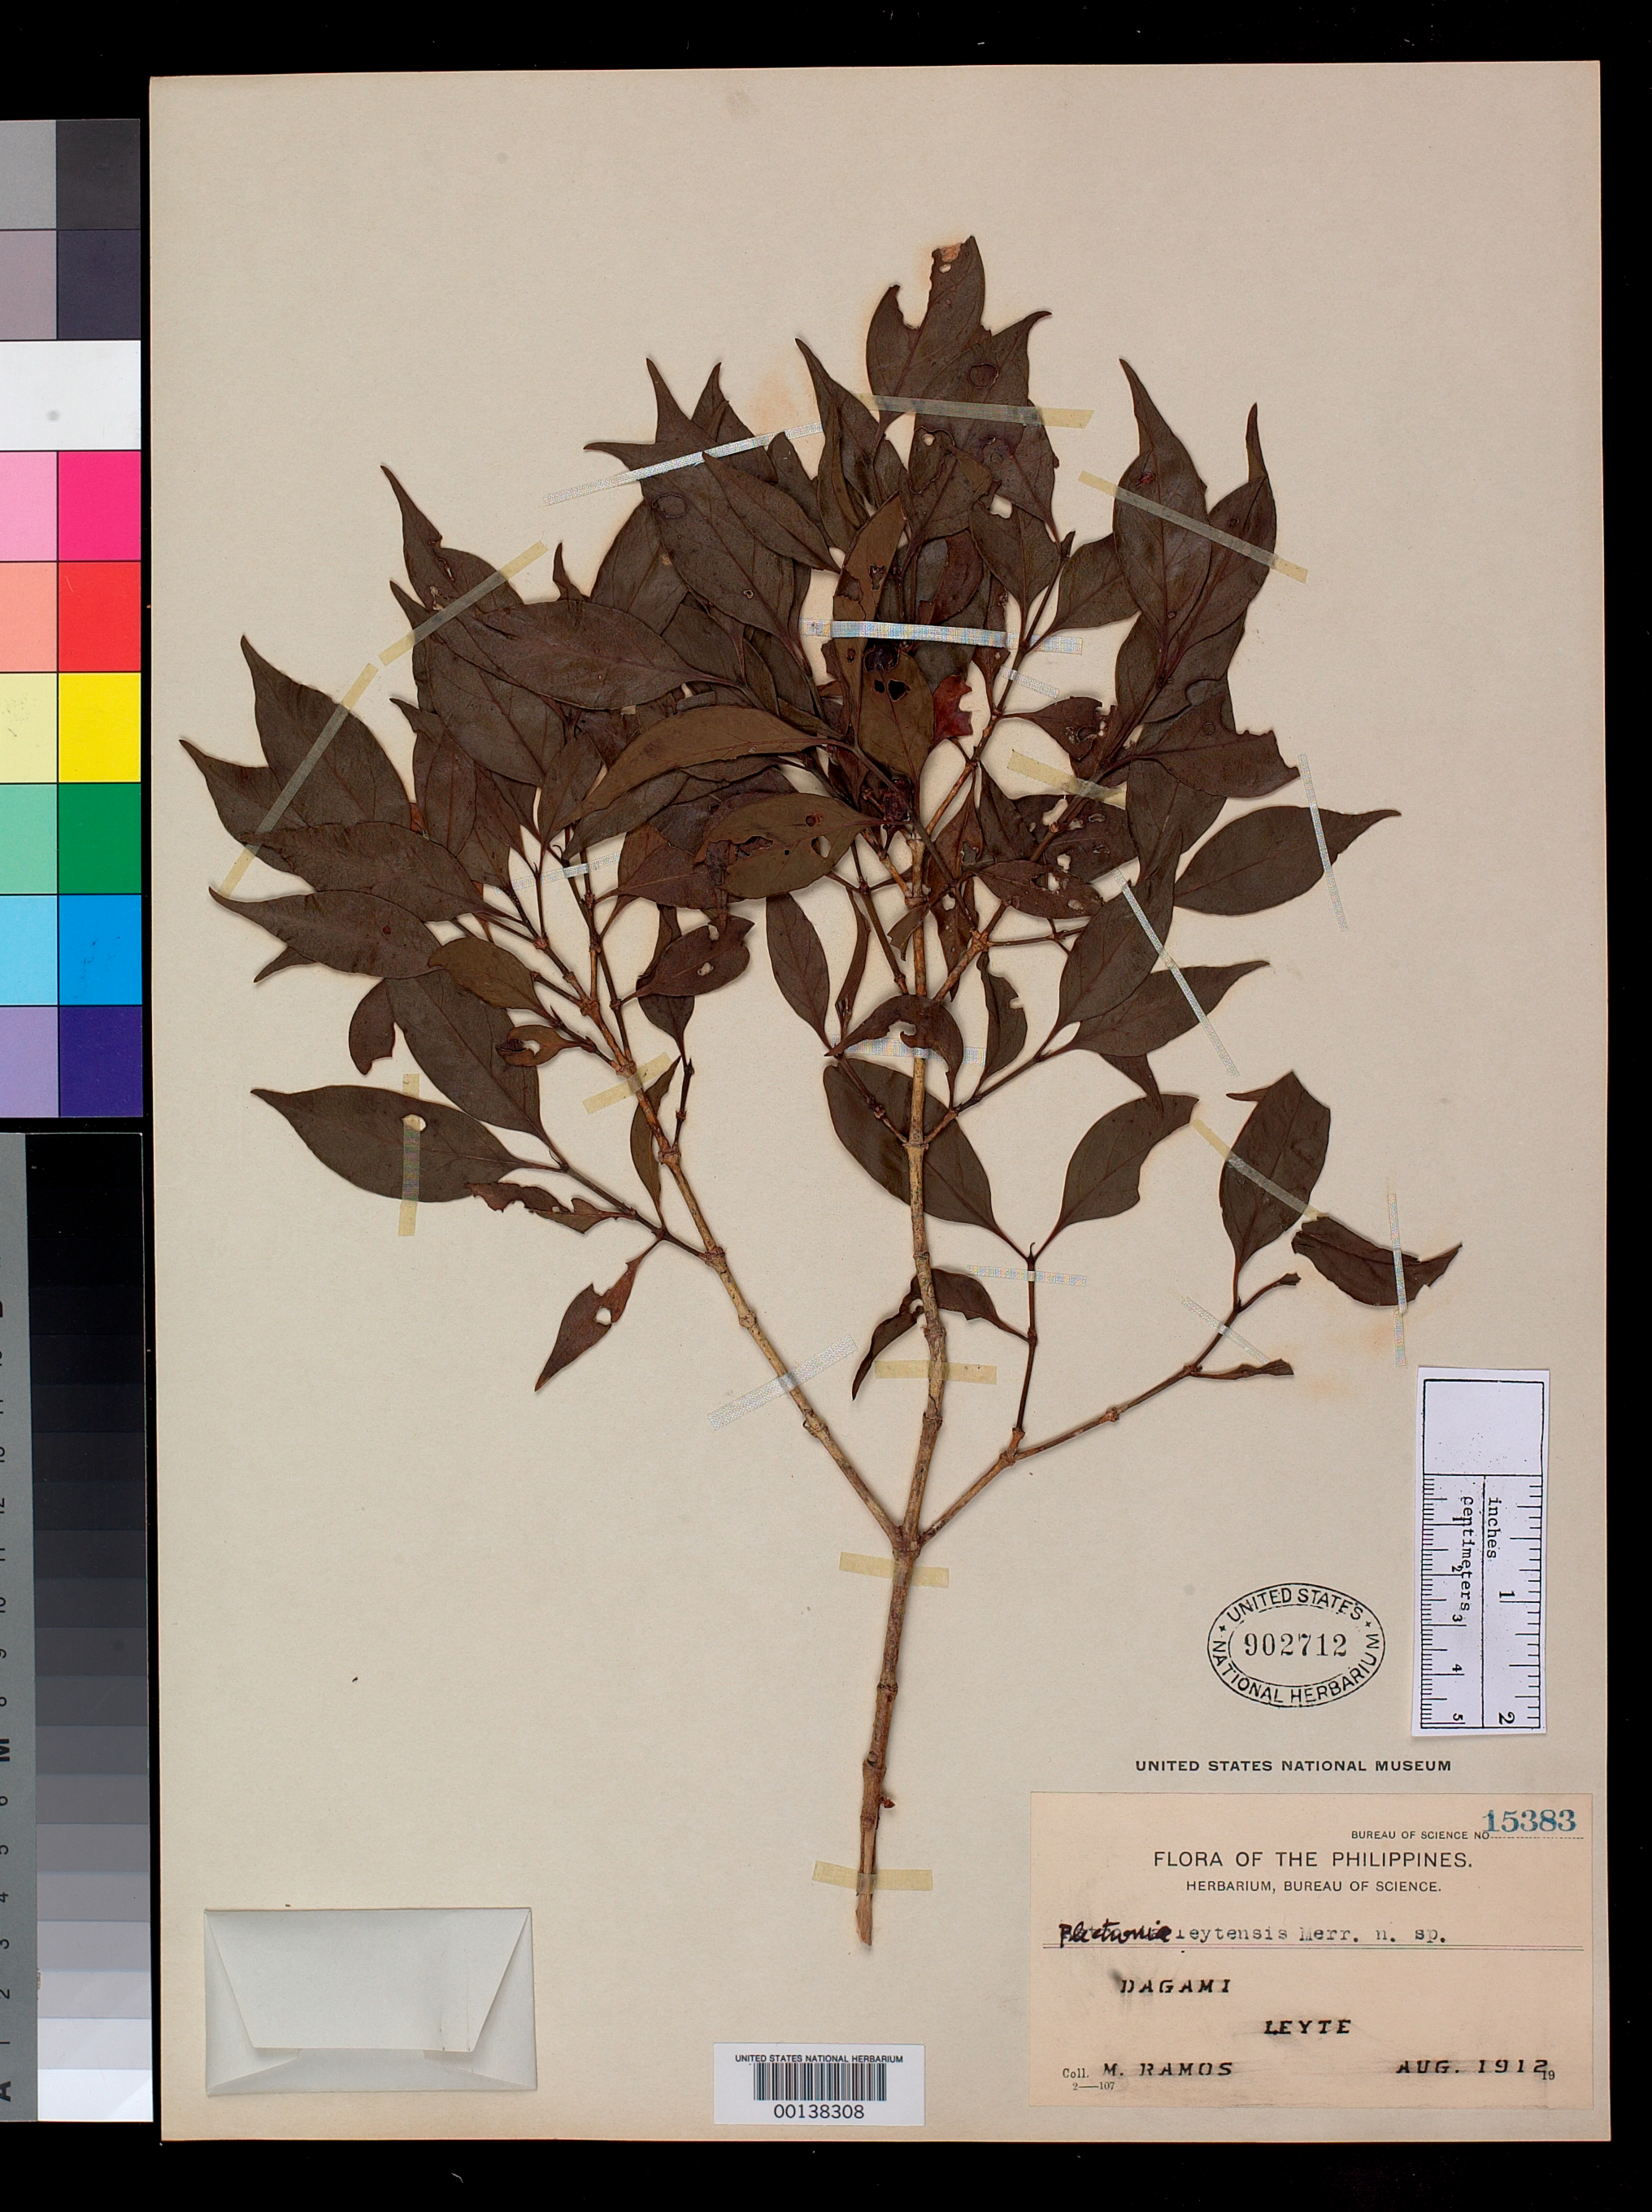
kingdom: Plantae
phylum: Tracheophyta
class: Magnoliopsida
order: Gentianales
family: Rubiaceae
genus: Plectronia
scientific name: Plectronia leytensis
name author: Merr.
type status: Isotype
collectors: M. Ramos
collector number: Bur. Sci. 15383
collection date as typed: Aug 1912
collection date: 1912-08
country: Philippines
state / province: Eastern Visayas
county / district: Leyte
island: Leyte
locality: Dagami.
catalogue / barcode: US 902712